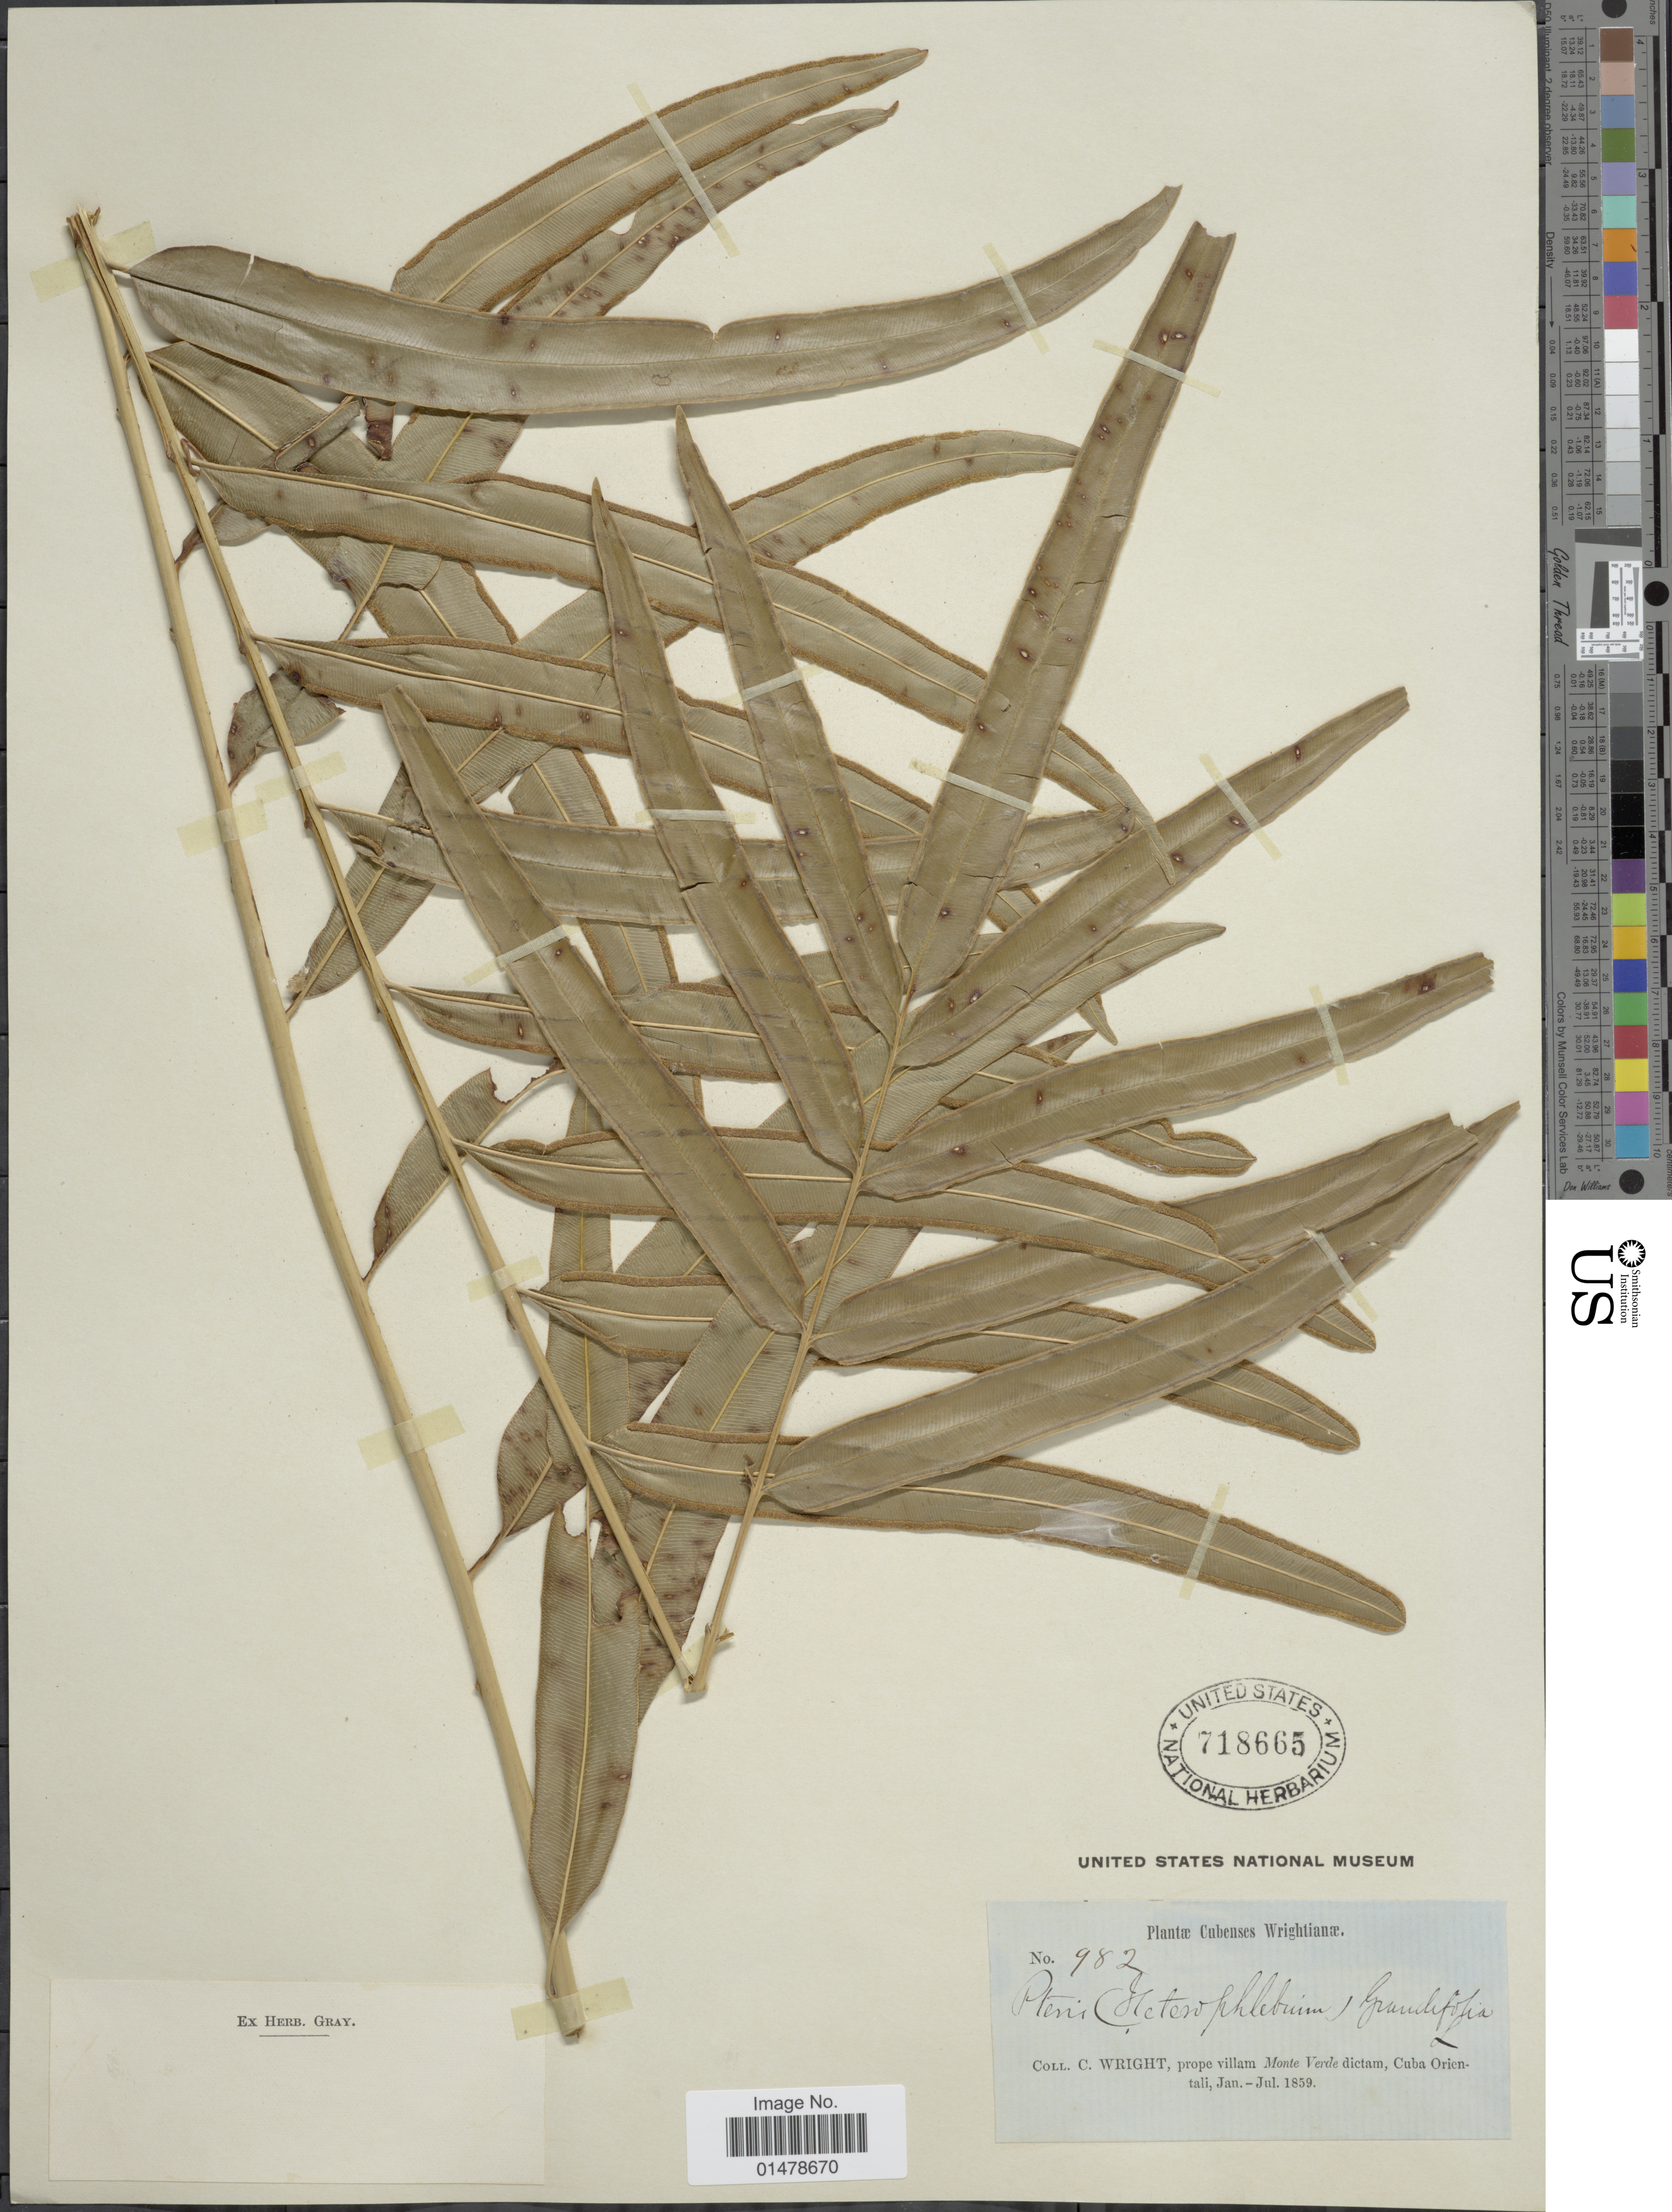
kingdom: Plantae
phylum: Tracheophyta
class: Polypodiopsida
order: Polypodiales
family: Pteridaceae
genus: Pteris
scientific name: Pteris grandifolia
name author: L.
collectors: C. Wright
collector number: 982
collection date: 1859-01/1859-07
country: Cuba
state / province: Oriente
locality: Prope villam Monte Verde dictam, Cuba Orientali. Plantae Cubenses.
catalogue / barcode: US 718665